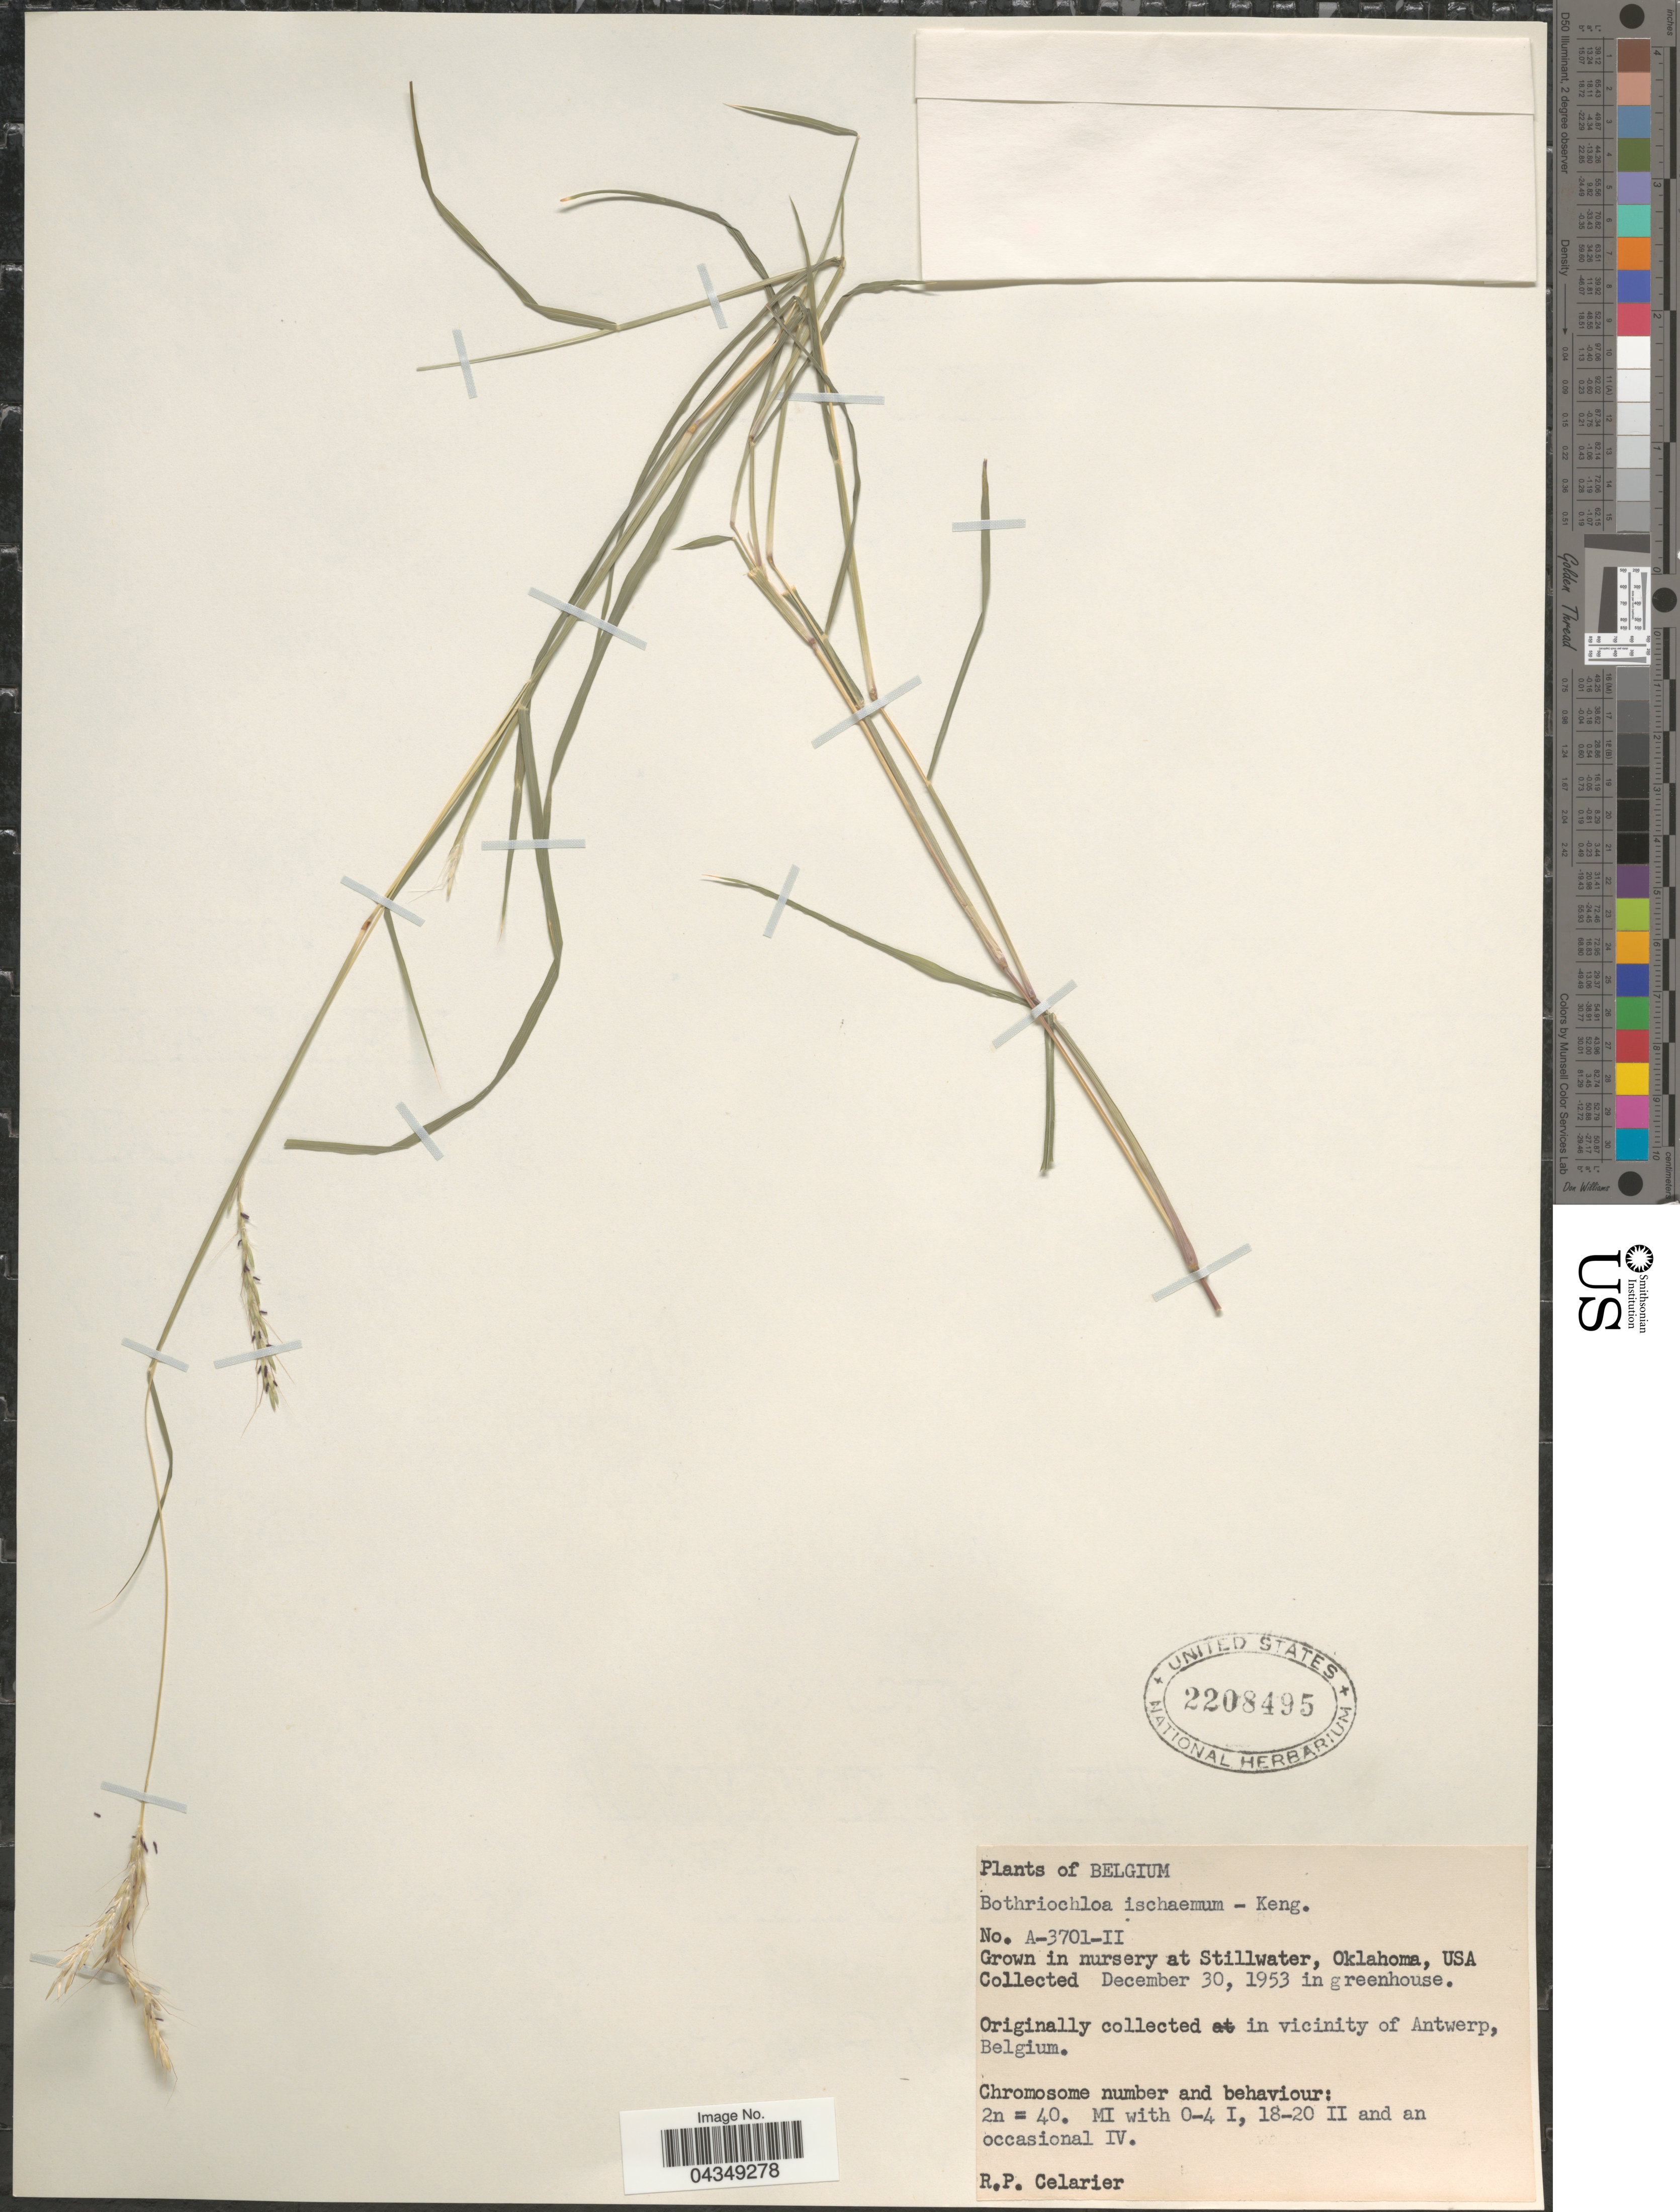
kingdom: Plantae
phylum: Tracheophyta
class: Liliopsida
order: Poales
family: Poaceae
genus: Bothriochloa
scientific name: Bothriochloa ischaemum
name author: (L.) Keng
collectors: R. Celarier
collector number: A-3701-II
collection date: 1953-12-30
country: United States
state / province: Oklahoma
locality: Grown in nursery at Stillwater, in greenhouse.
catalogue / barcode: US 2208495